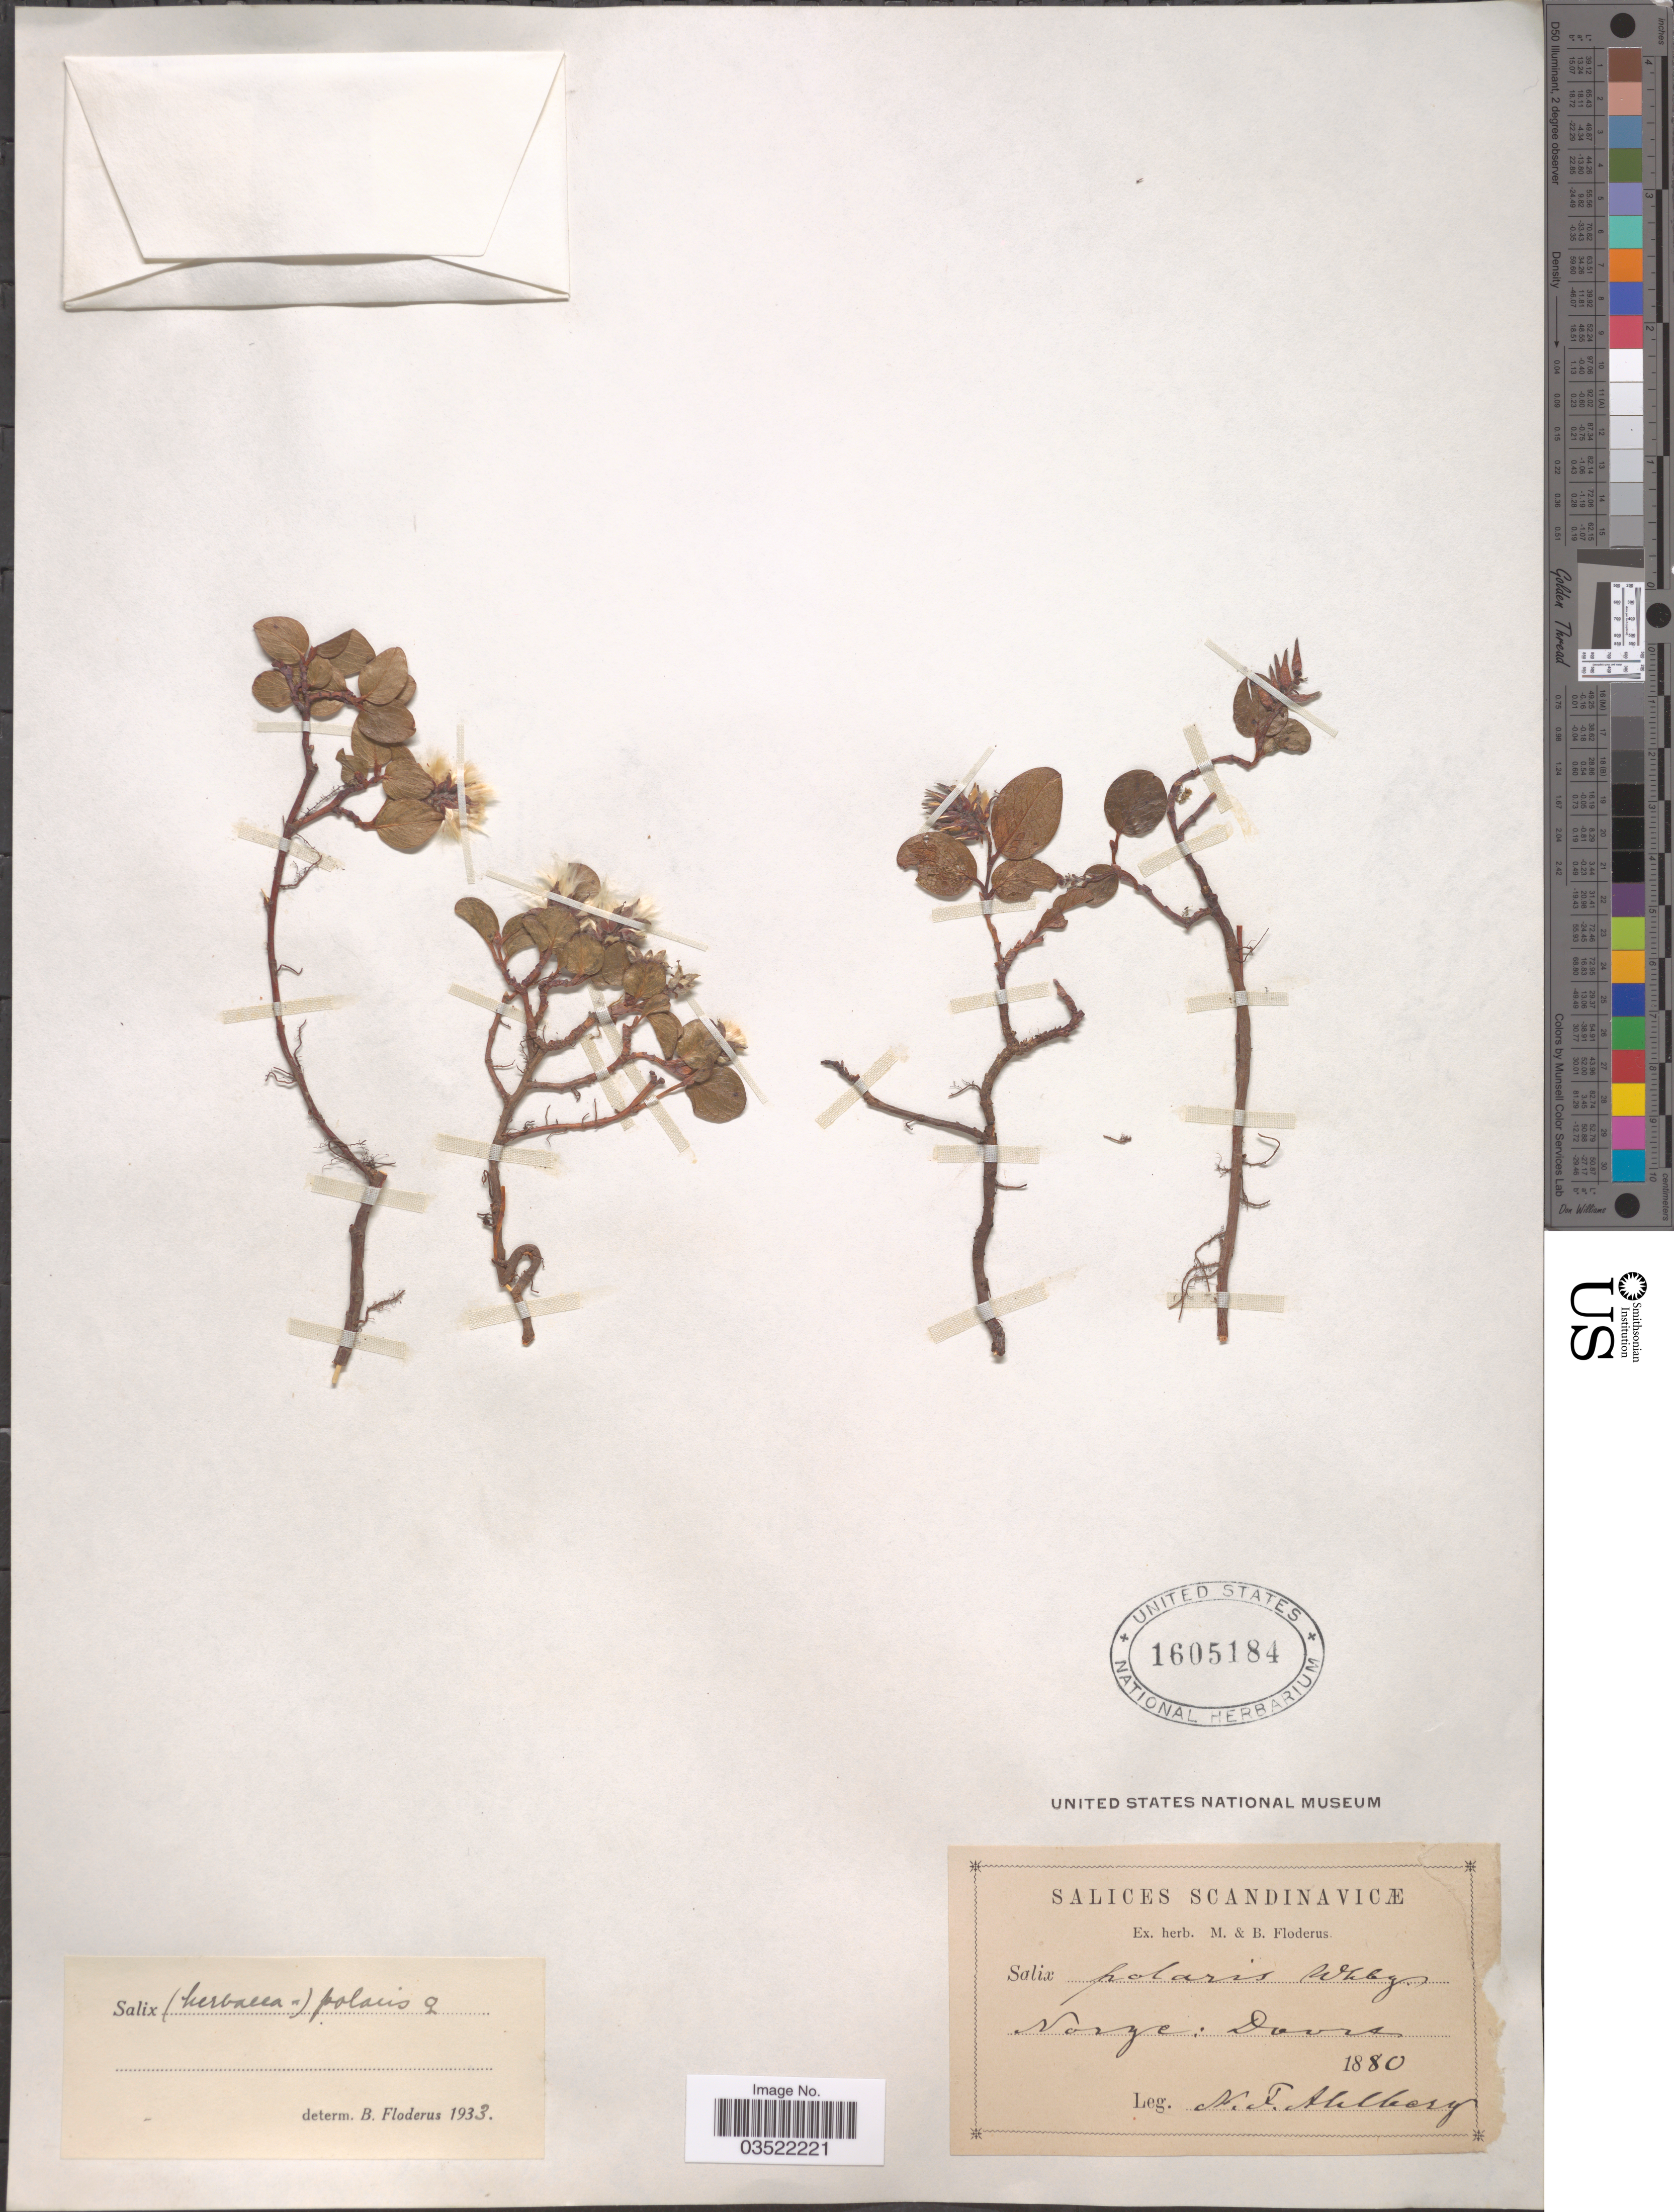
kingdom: Plantae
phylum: Tracheophyta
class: Magnoliopsida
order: Malpighiales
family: Salicaceae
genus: Salix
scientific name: Salix herbacea x S. polaris Wahlenb.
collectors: N. Ahlberg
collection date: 1880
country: Norway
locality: Scandinavicæ. Norge: Dovre.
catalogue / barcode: US 1605184